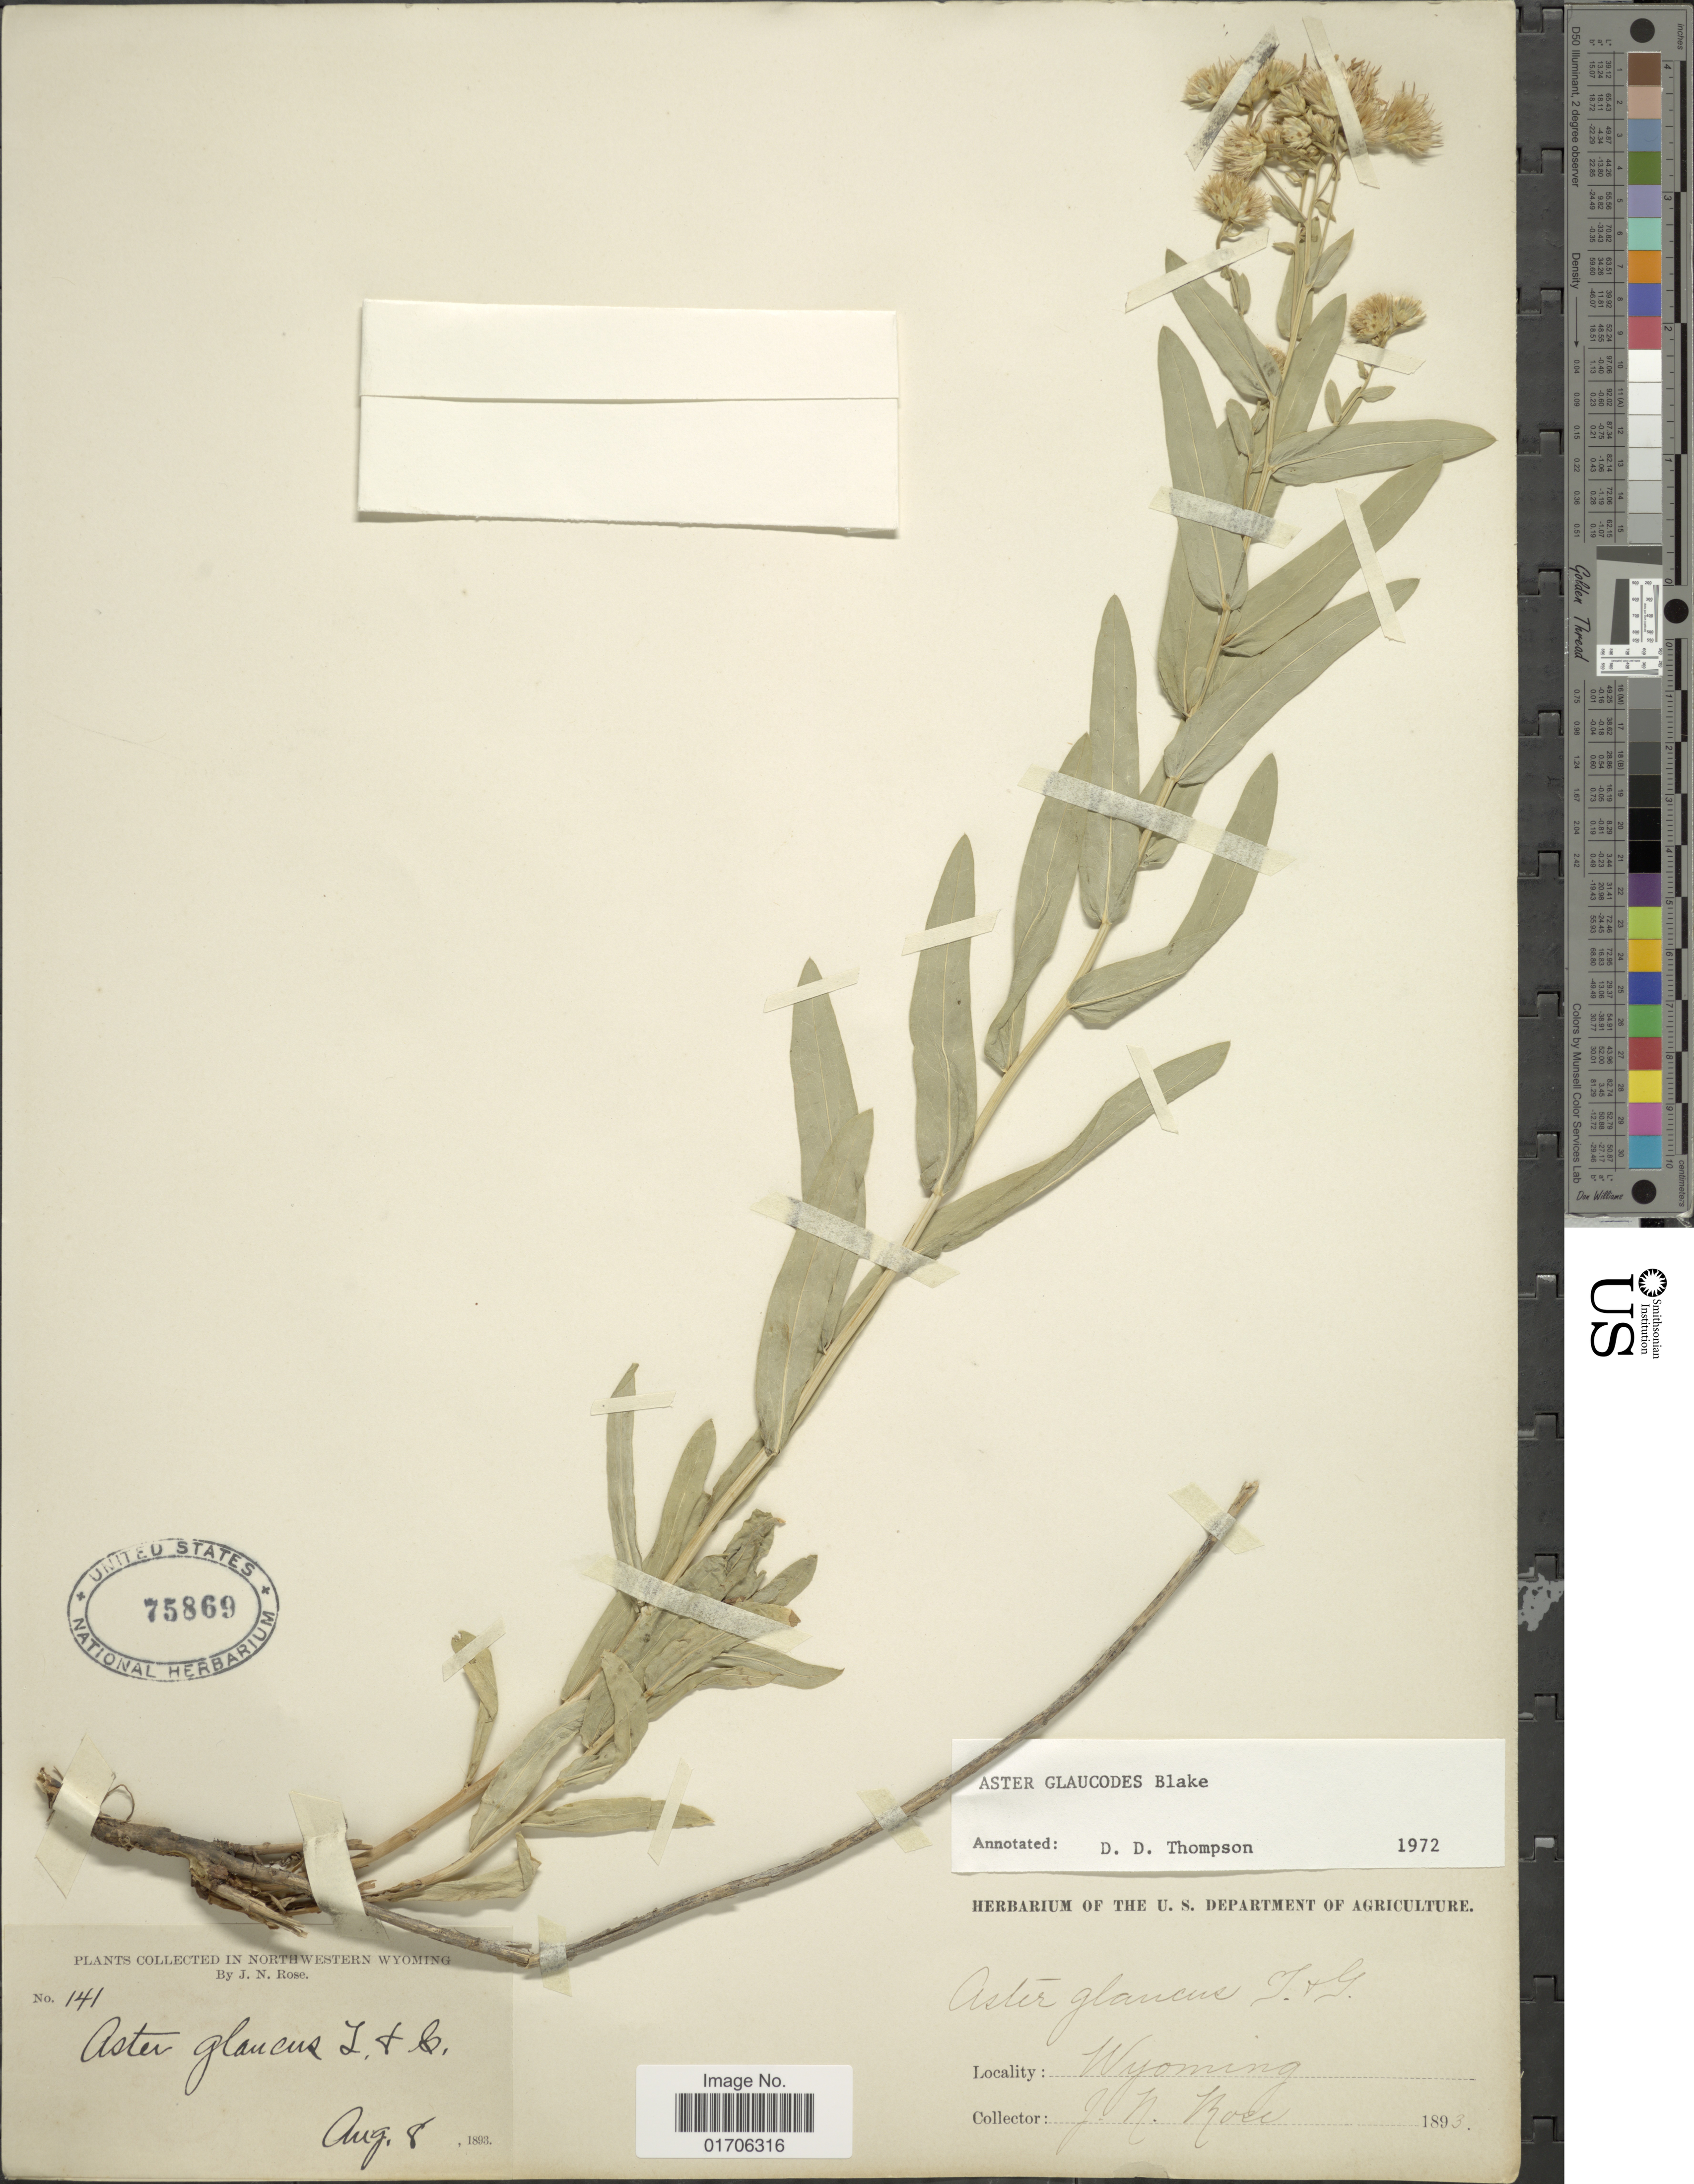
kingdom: Plantae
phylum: Tracheophyta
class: Magnoliopsida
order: Asterales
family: Asteraceae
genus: Eurybia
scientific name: Eurybia glauca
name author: (Nutt.) G.L. Nesom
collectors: J. N. Rose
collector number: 141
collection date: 1893-08-08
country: United States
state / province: Wyoming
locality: Northwestern Wyoming.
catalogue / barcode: US 75869